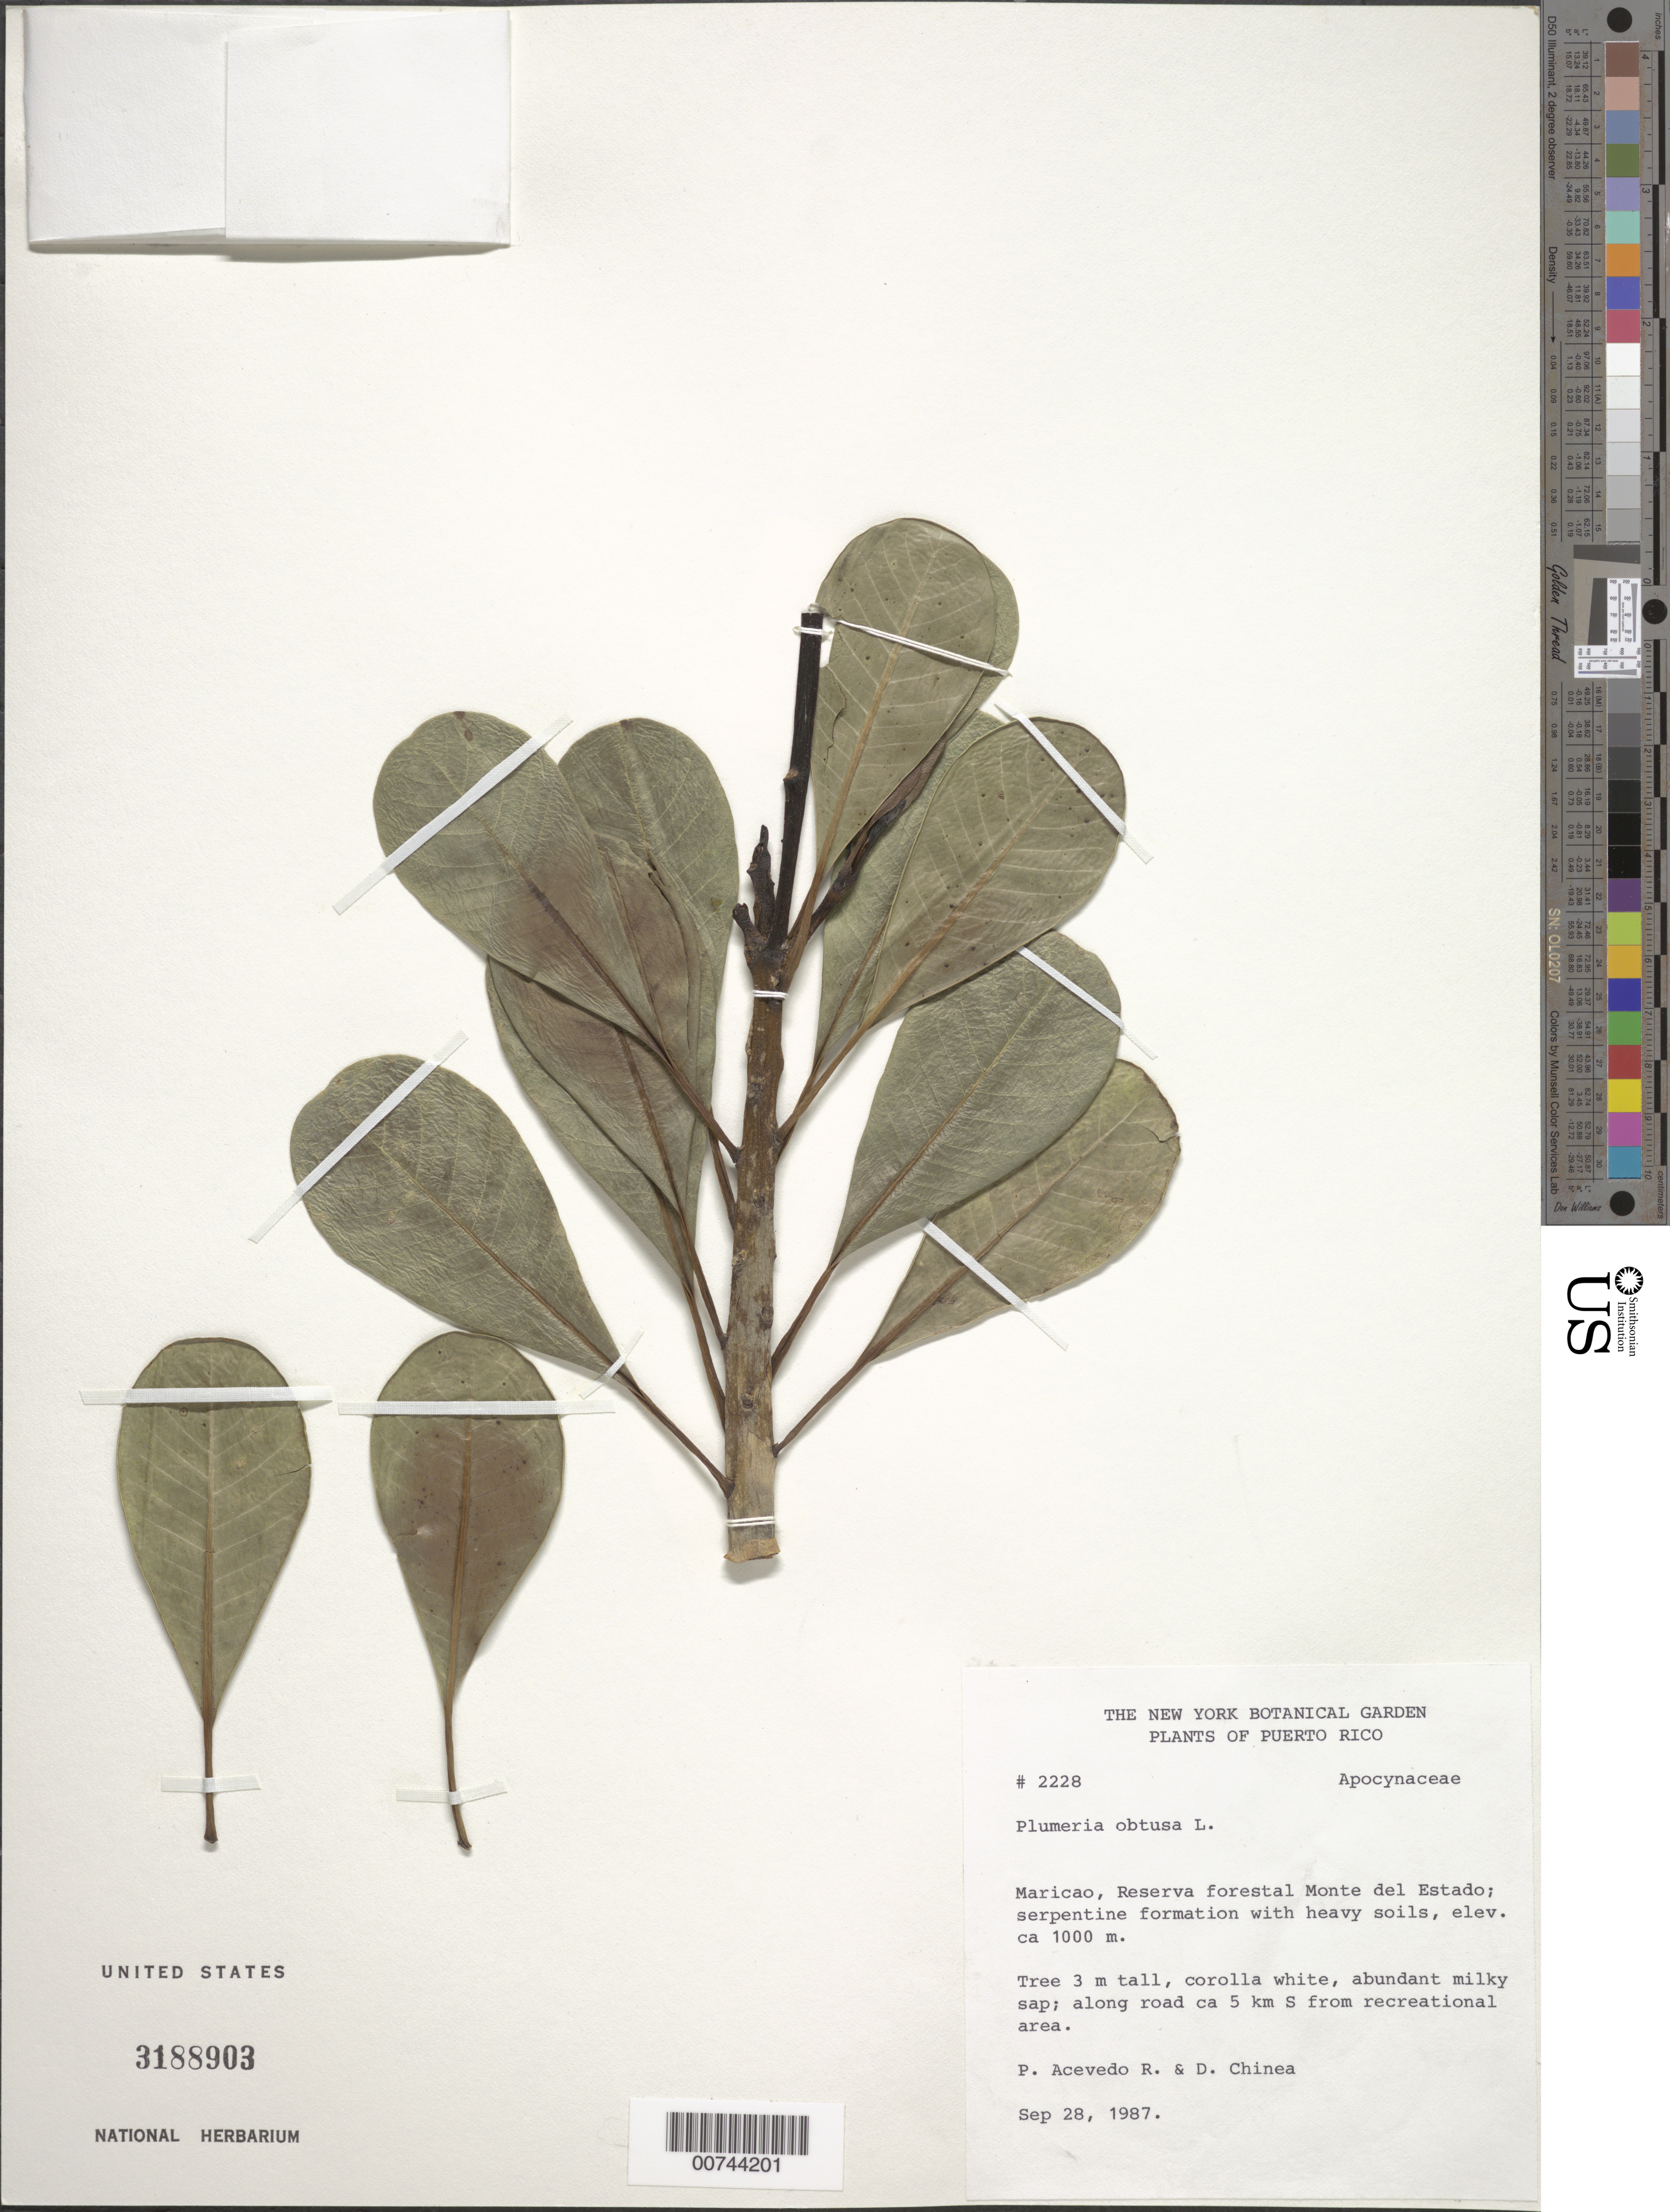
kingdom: Plantae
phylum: Tracheophyta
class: Magnoliopsida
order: Gentianales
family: Apocynaceae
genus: Plumeria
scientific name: Plumeria obtusa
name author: L.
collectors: P. Acevedo-Rodr. & D. Chinea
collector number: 2228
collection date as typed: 28 Sep 1987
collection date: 1987-09-28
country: Puerto Rico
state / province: Maricao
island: Puerto Rico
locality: Maricao, Monte del Estado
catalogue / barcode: US 3188903